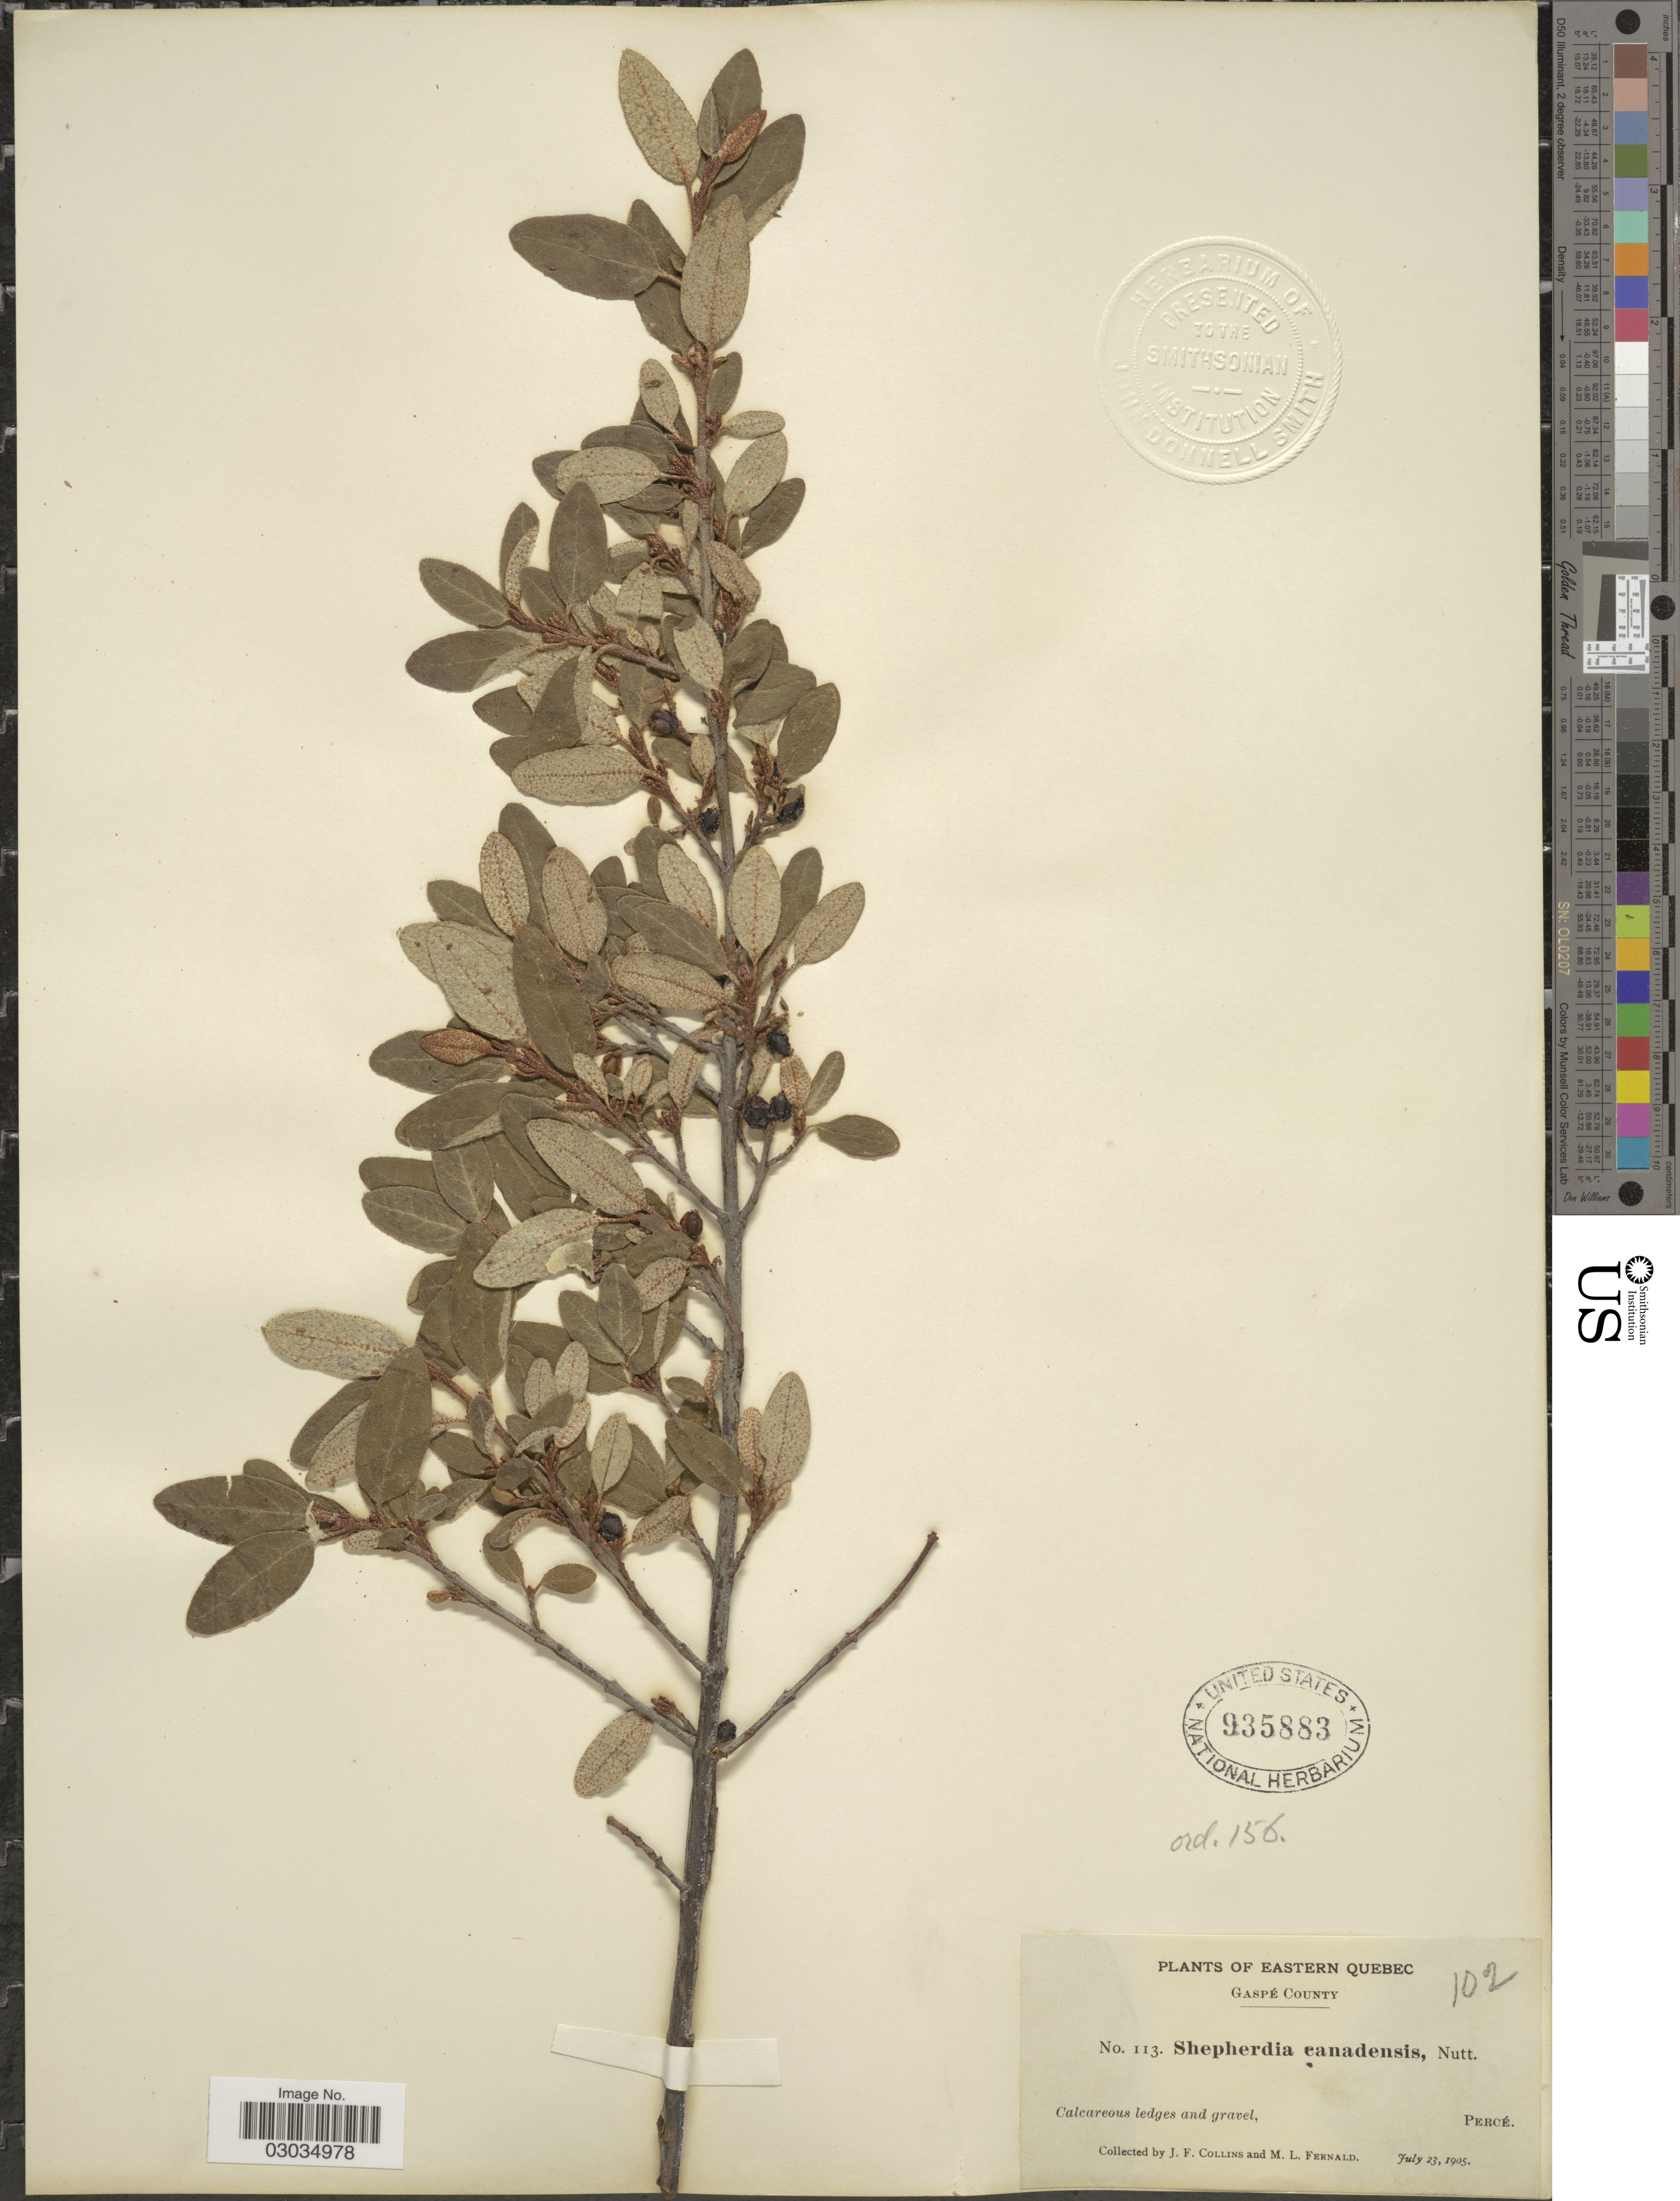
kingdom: Plantae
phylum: Tracheophyta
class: Magnoliopsida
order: Rosales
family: Elaeagnaceae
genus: Shepherdia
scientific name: Shepherdia canadensis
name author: (L.) Nutt.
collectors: J. Collins & M. L. Fernald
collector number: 113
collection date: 1905-07-23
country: Canada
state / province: Quebec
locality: Eastern Quebec, Gaspé County, Percé.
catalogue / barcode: US 935883